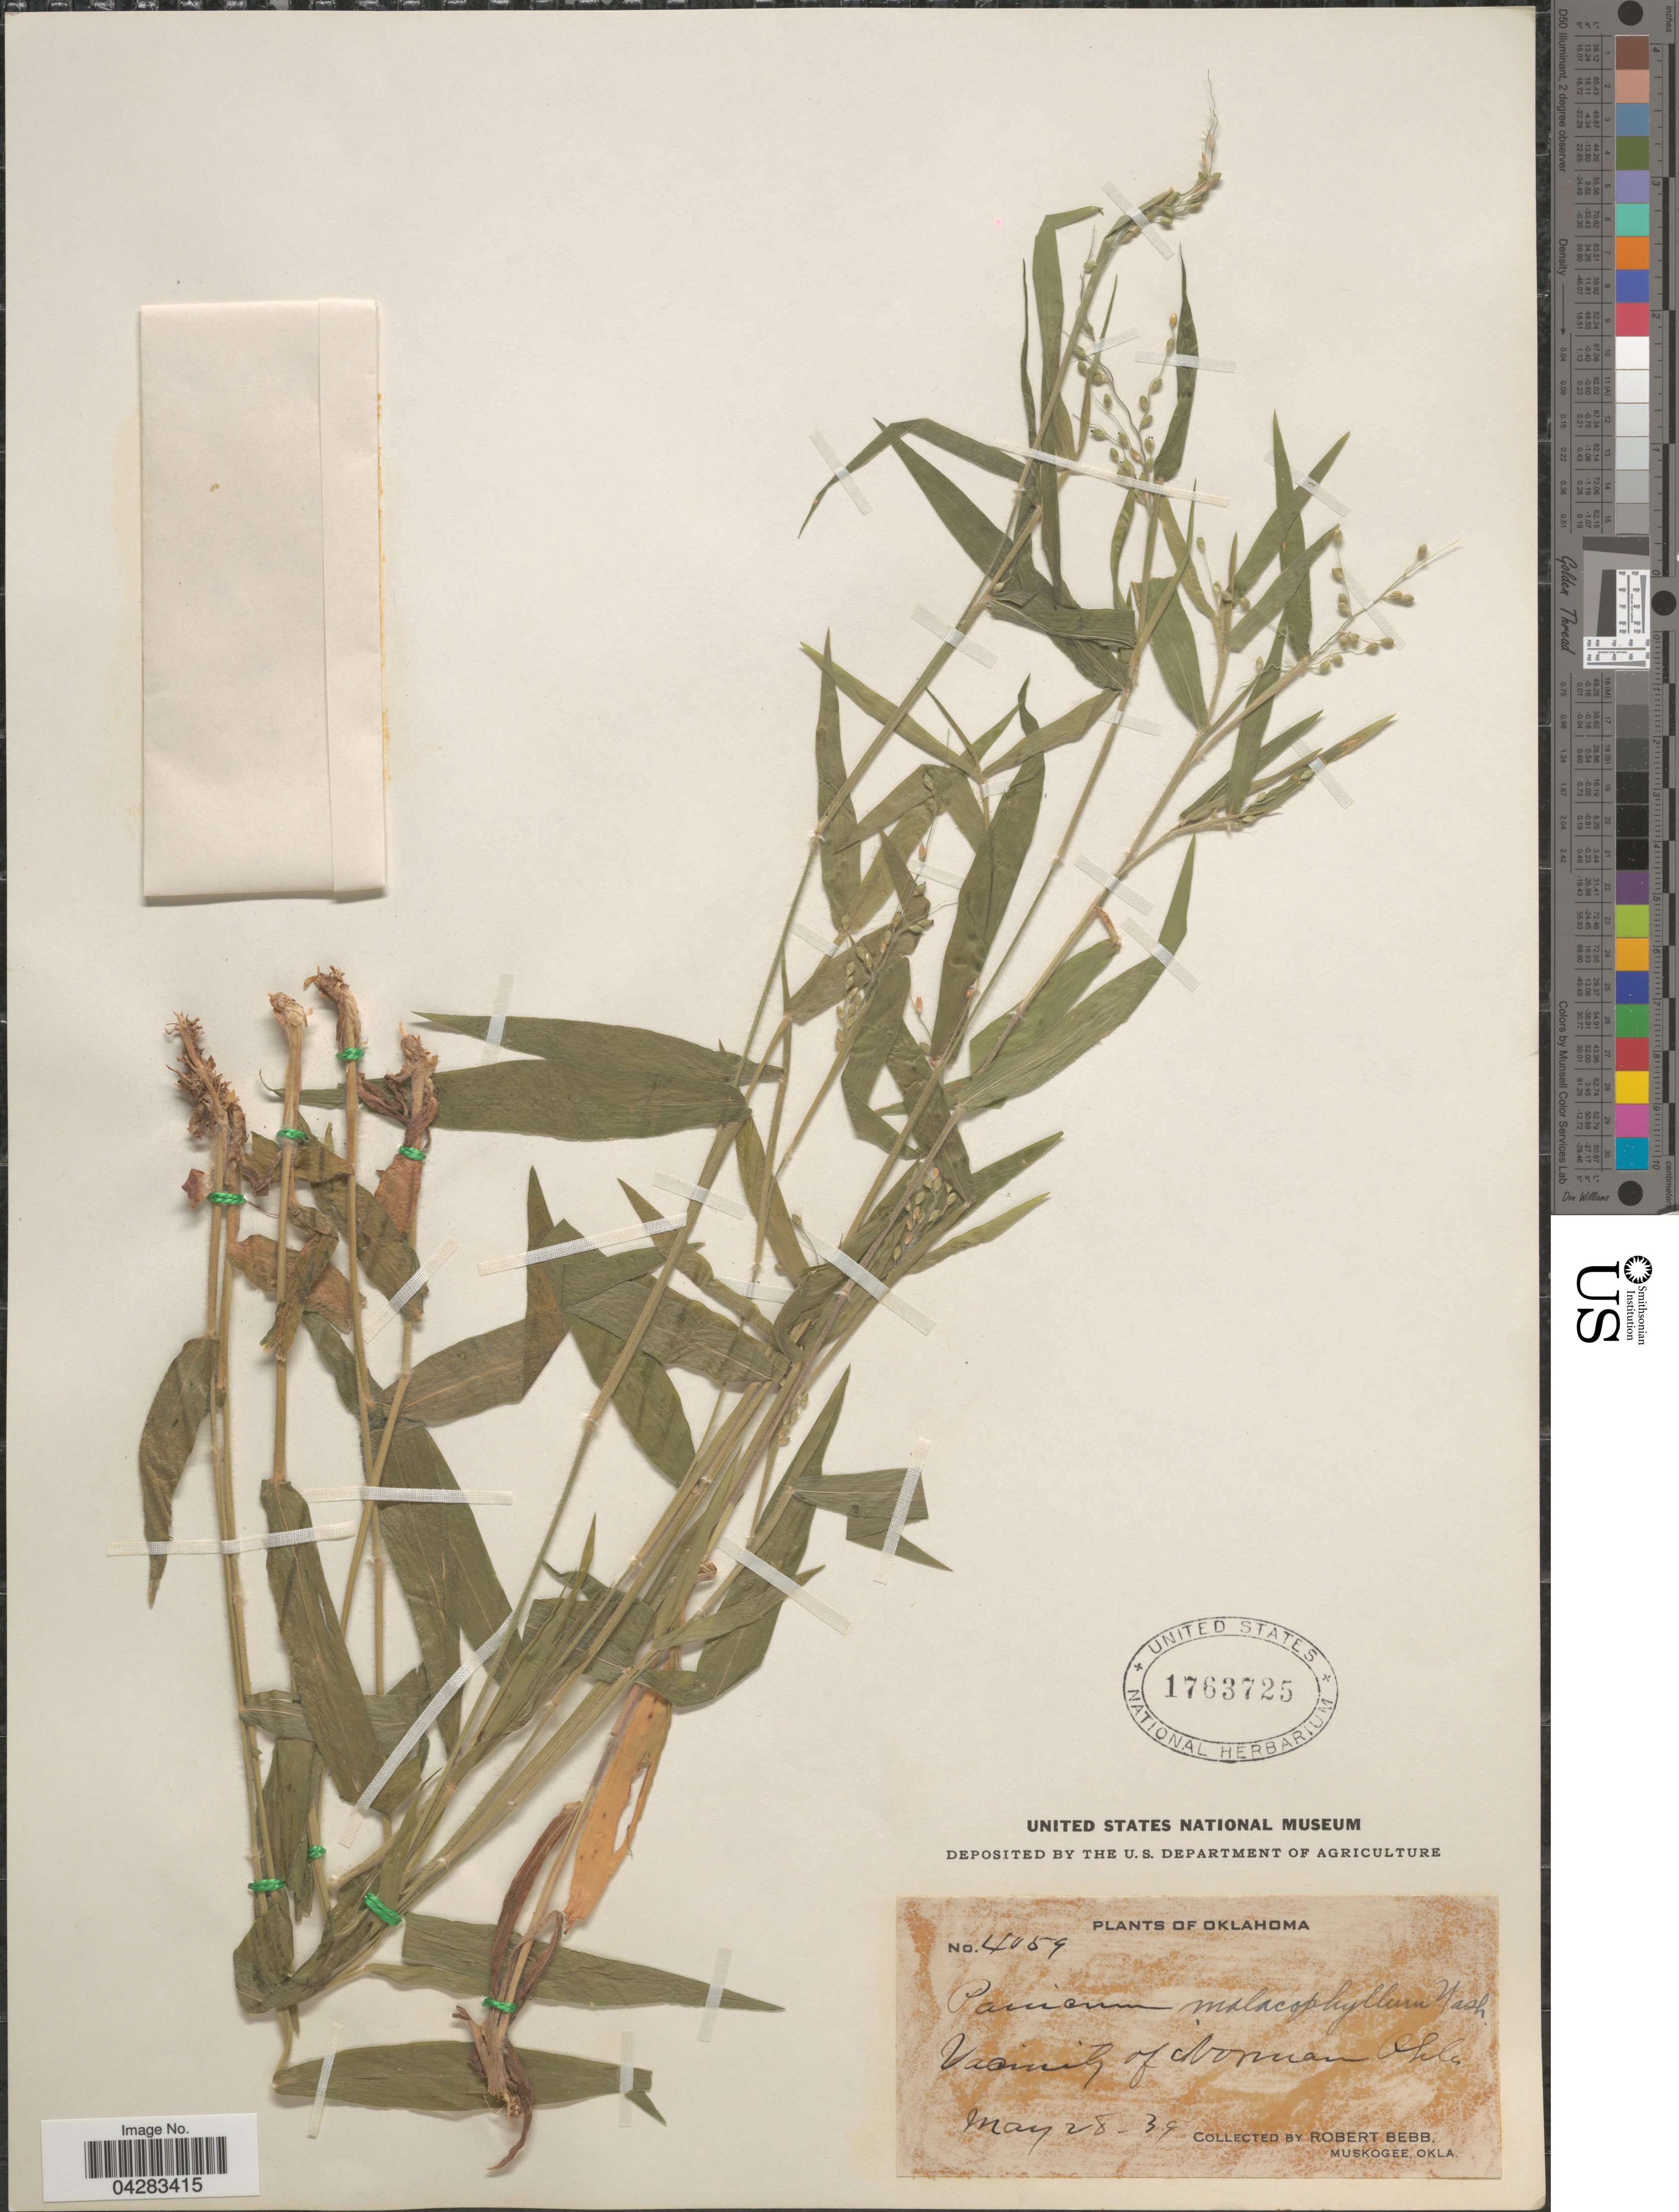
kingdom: Plantae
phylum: Tracheophyta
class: Liliopsida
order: Poales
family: Poaceae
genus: Dichanthelium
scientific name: Dichanthelium malacophyllum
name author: (Nash) Gould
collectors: R. Bebb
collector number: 4059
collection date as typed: Transcribed d/m/y: 28/5/39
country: United States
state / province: Oklahoma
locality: Vicinity of Norman.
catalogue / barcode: US 1763725